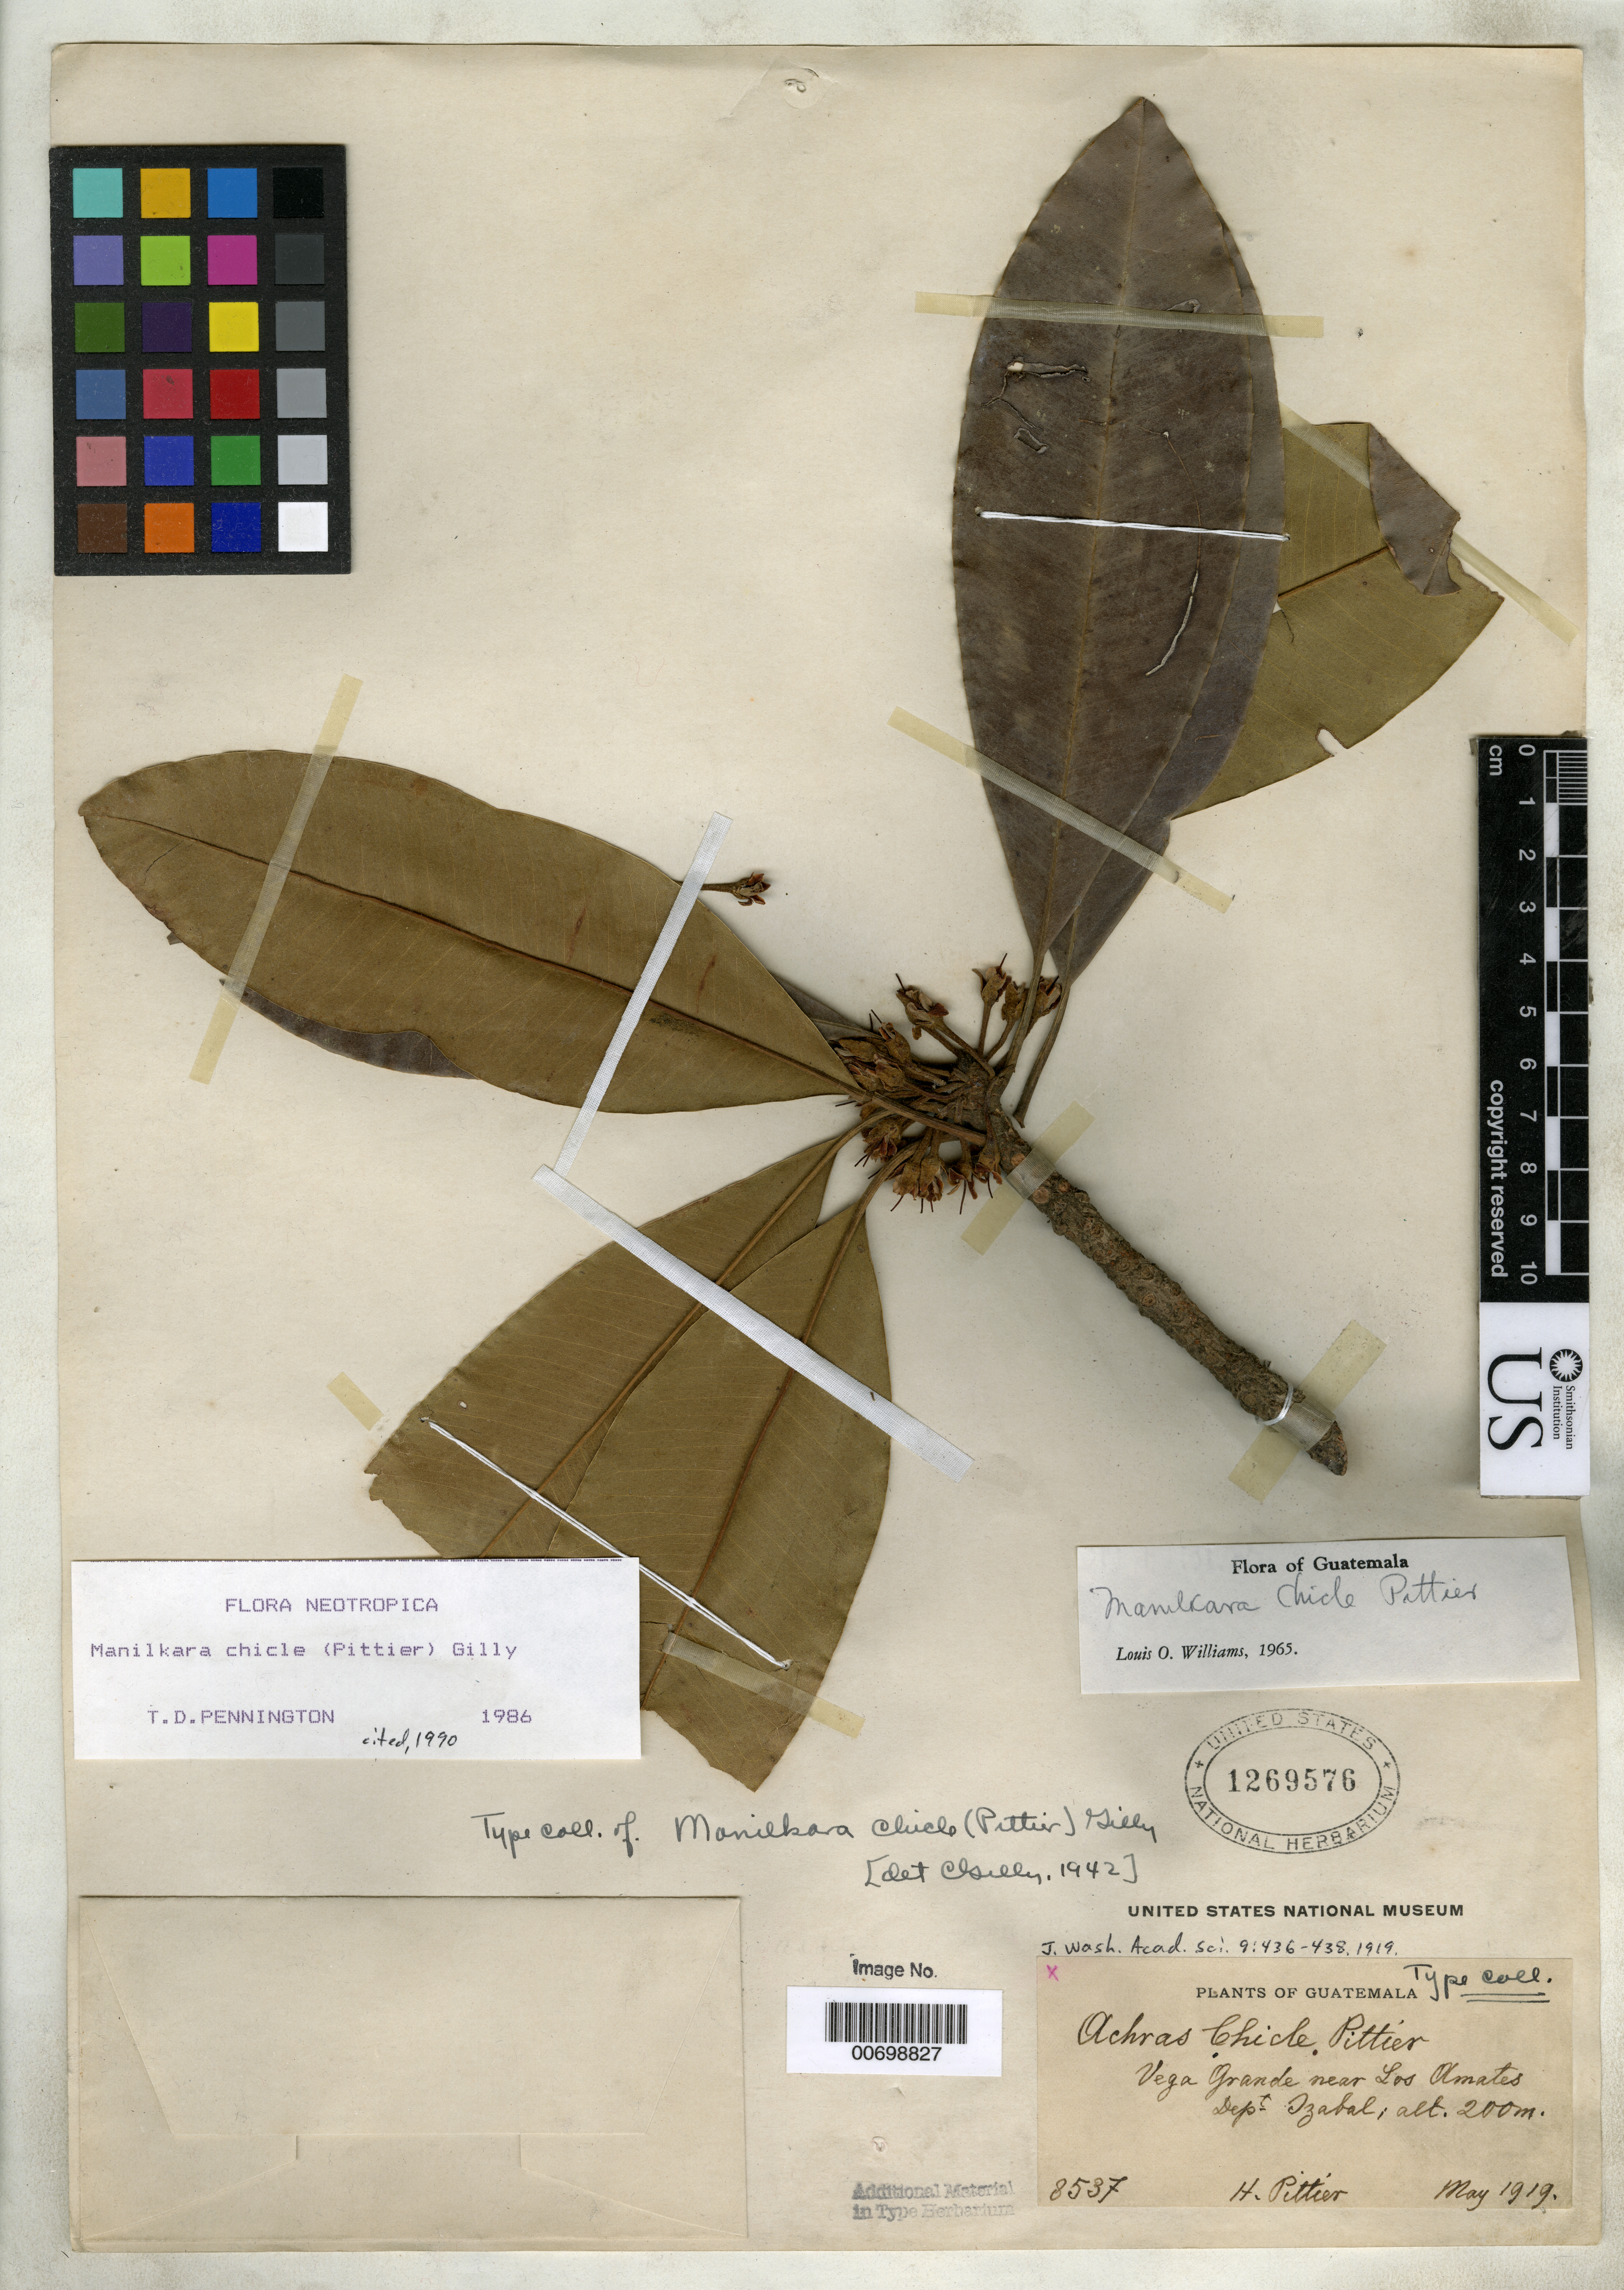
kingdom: Plantae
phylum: Tracheophyta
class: Magnoliopsida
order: Ericales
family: Sapotaceae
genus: Achras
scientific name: Achras chicle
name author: Pittier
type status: Isotype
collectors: H. F. Pittier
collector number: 8537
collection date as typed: Mar 1919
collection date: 1919-03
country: Guatemala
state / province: Izabal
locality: Vega Grande, near Las Amates.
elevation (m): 200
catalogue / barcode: US 1269576